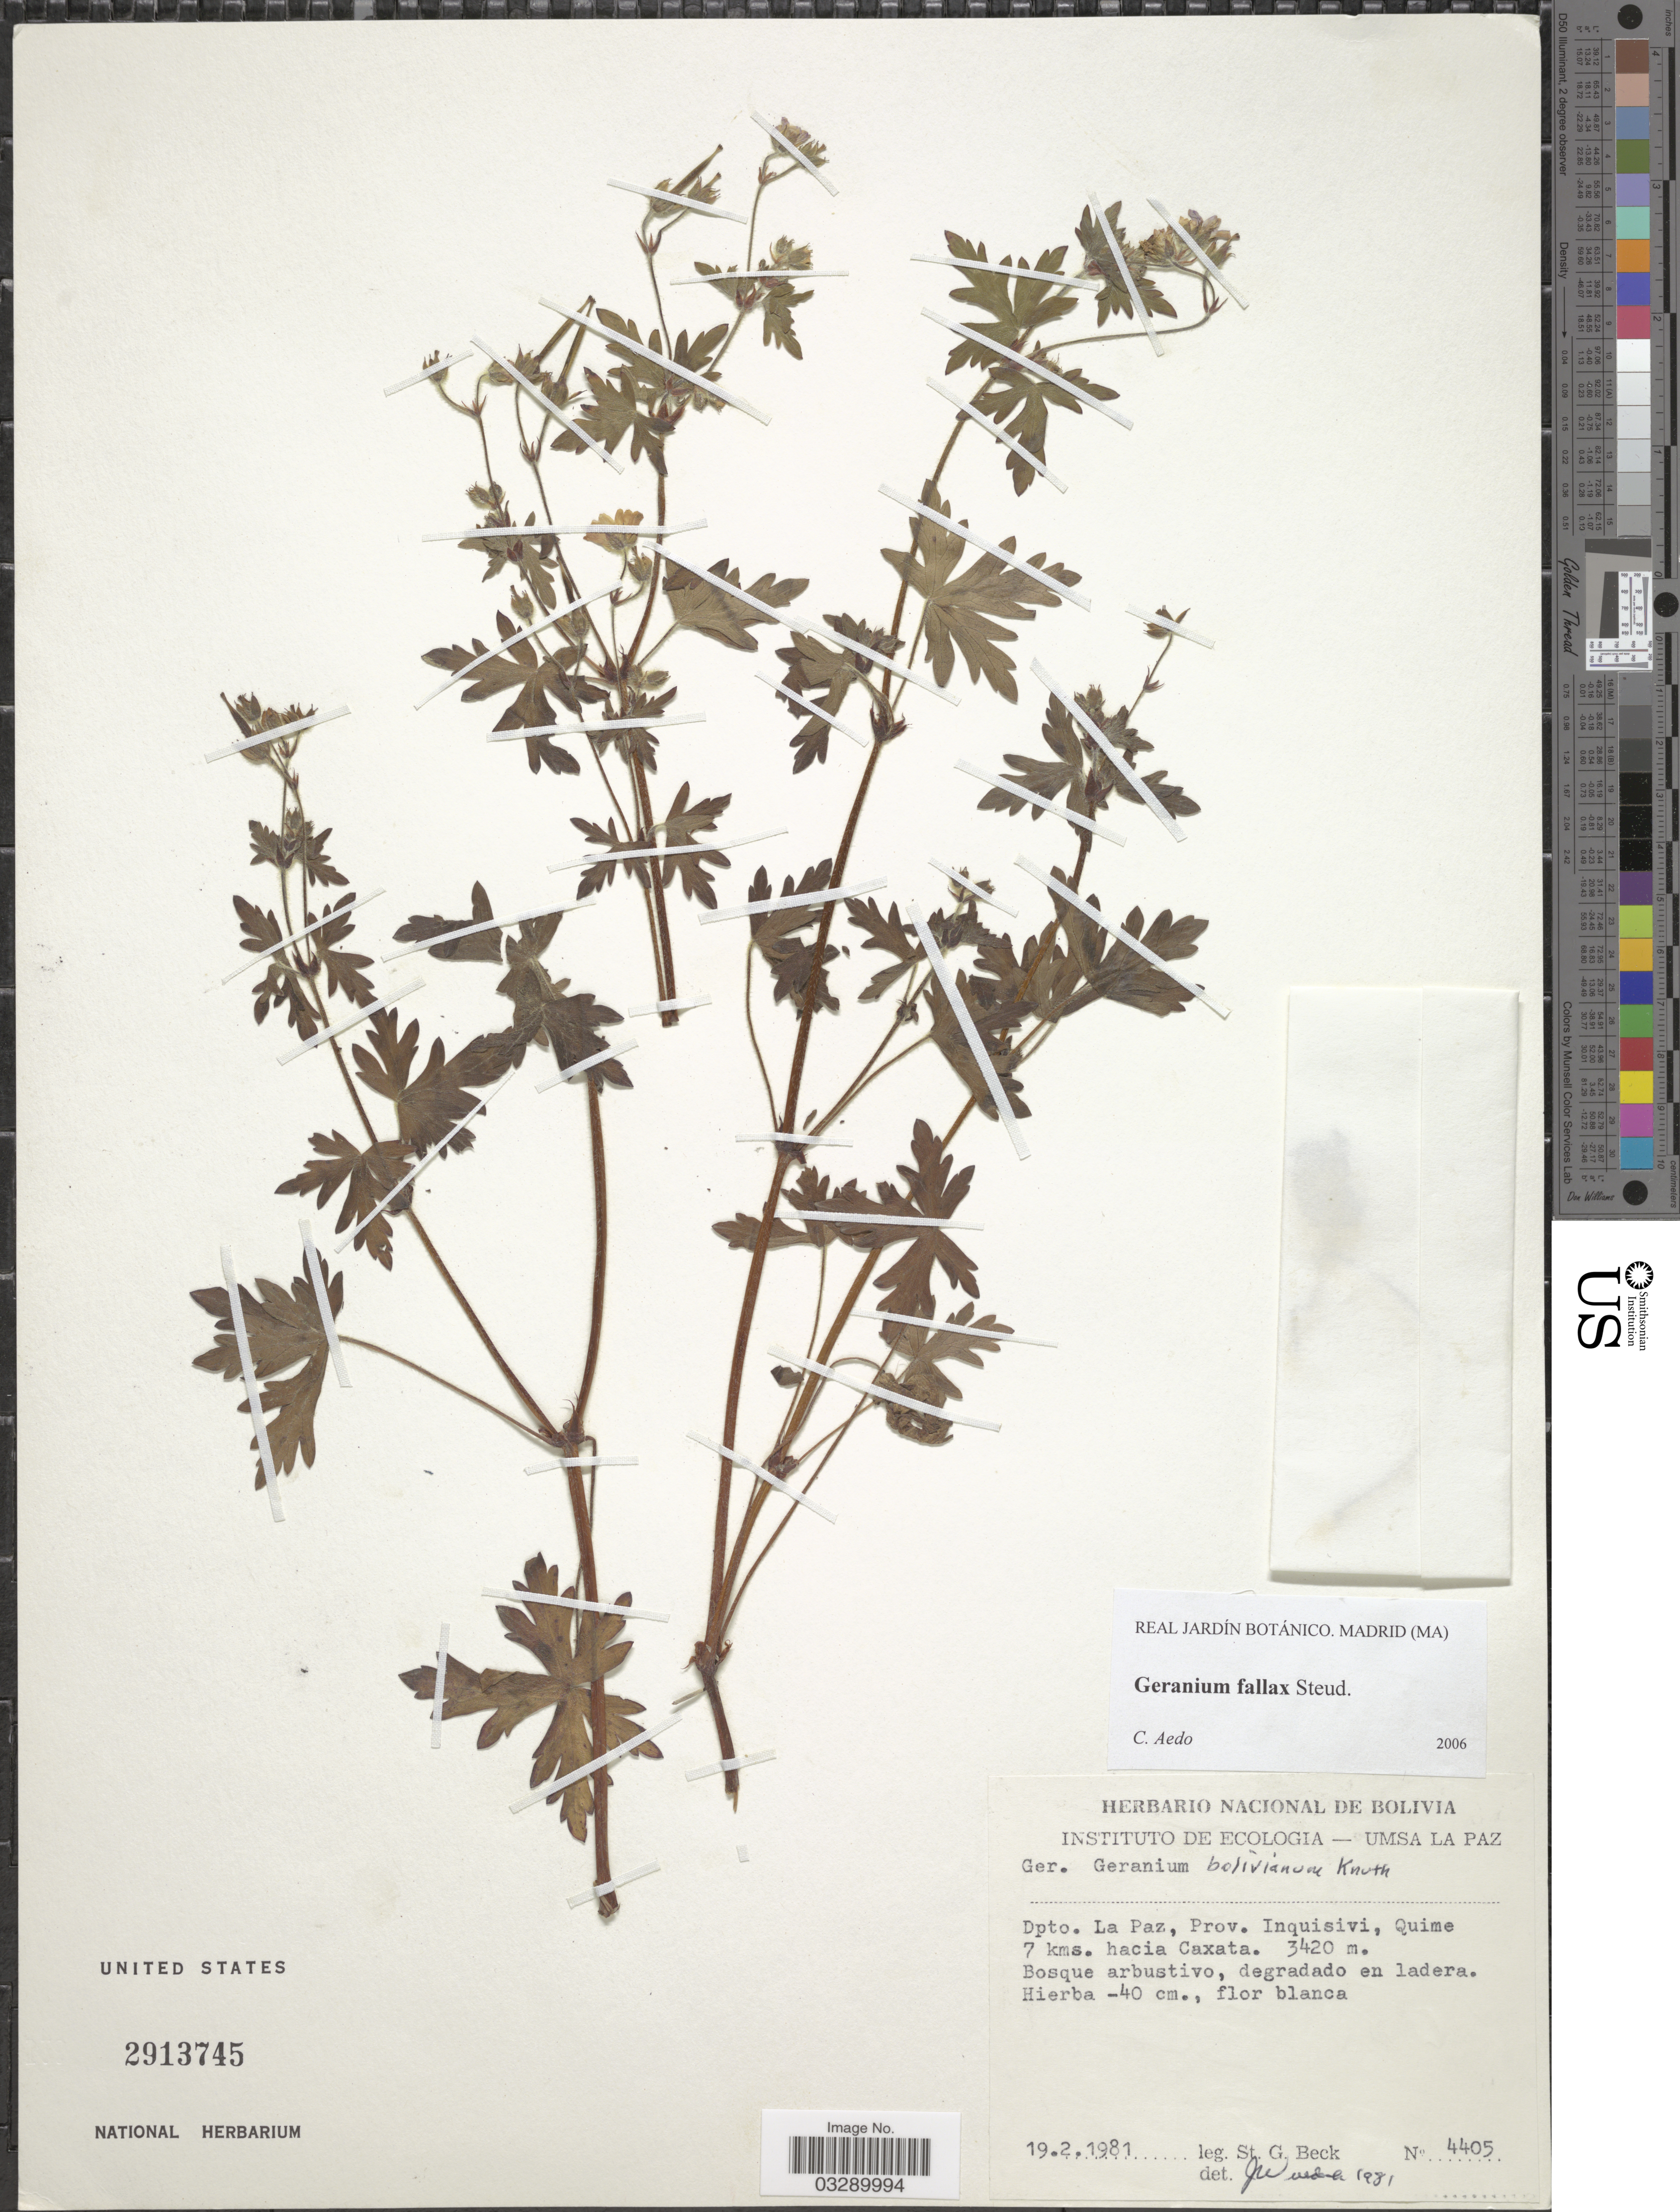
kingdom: Plantae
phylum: Tracheophyta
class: Magnoliopsida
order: Geraniales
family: Geraniaceae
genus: Geranium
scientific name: Geranium fallax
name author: Steud.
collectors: S. G. Beck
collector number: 4405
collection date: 1981-02-19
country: Bolivia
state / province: La Paz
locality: Dpto. La Paz, Prov. Inquisivi, Quime 7 kms. hacia Caxata.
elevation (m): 3420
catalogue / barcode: US 2913745